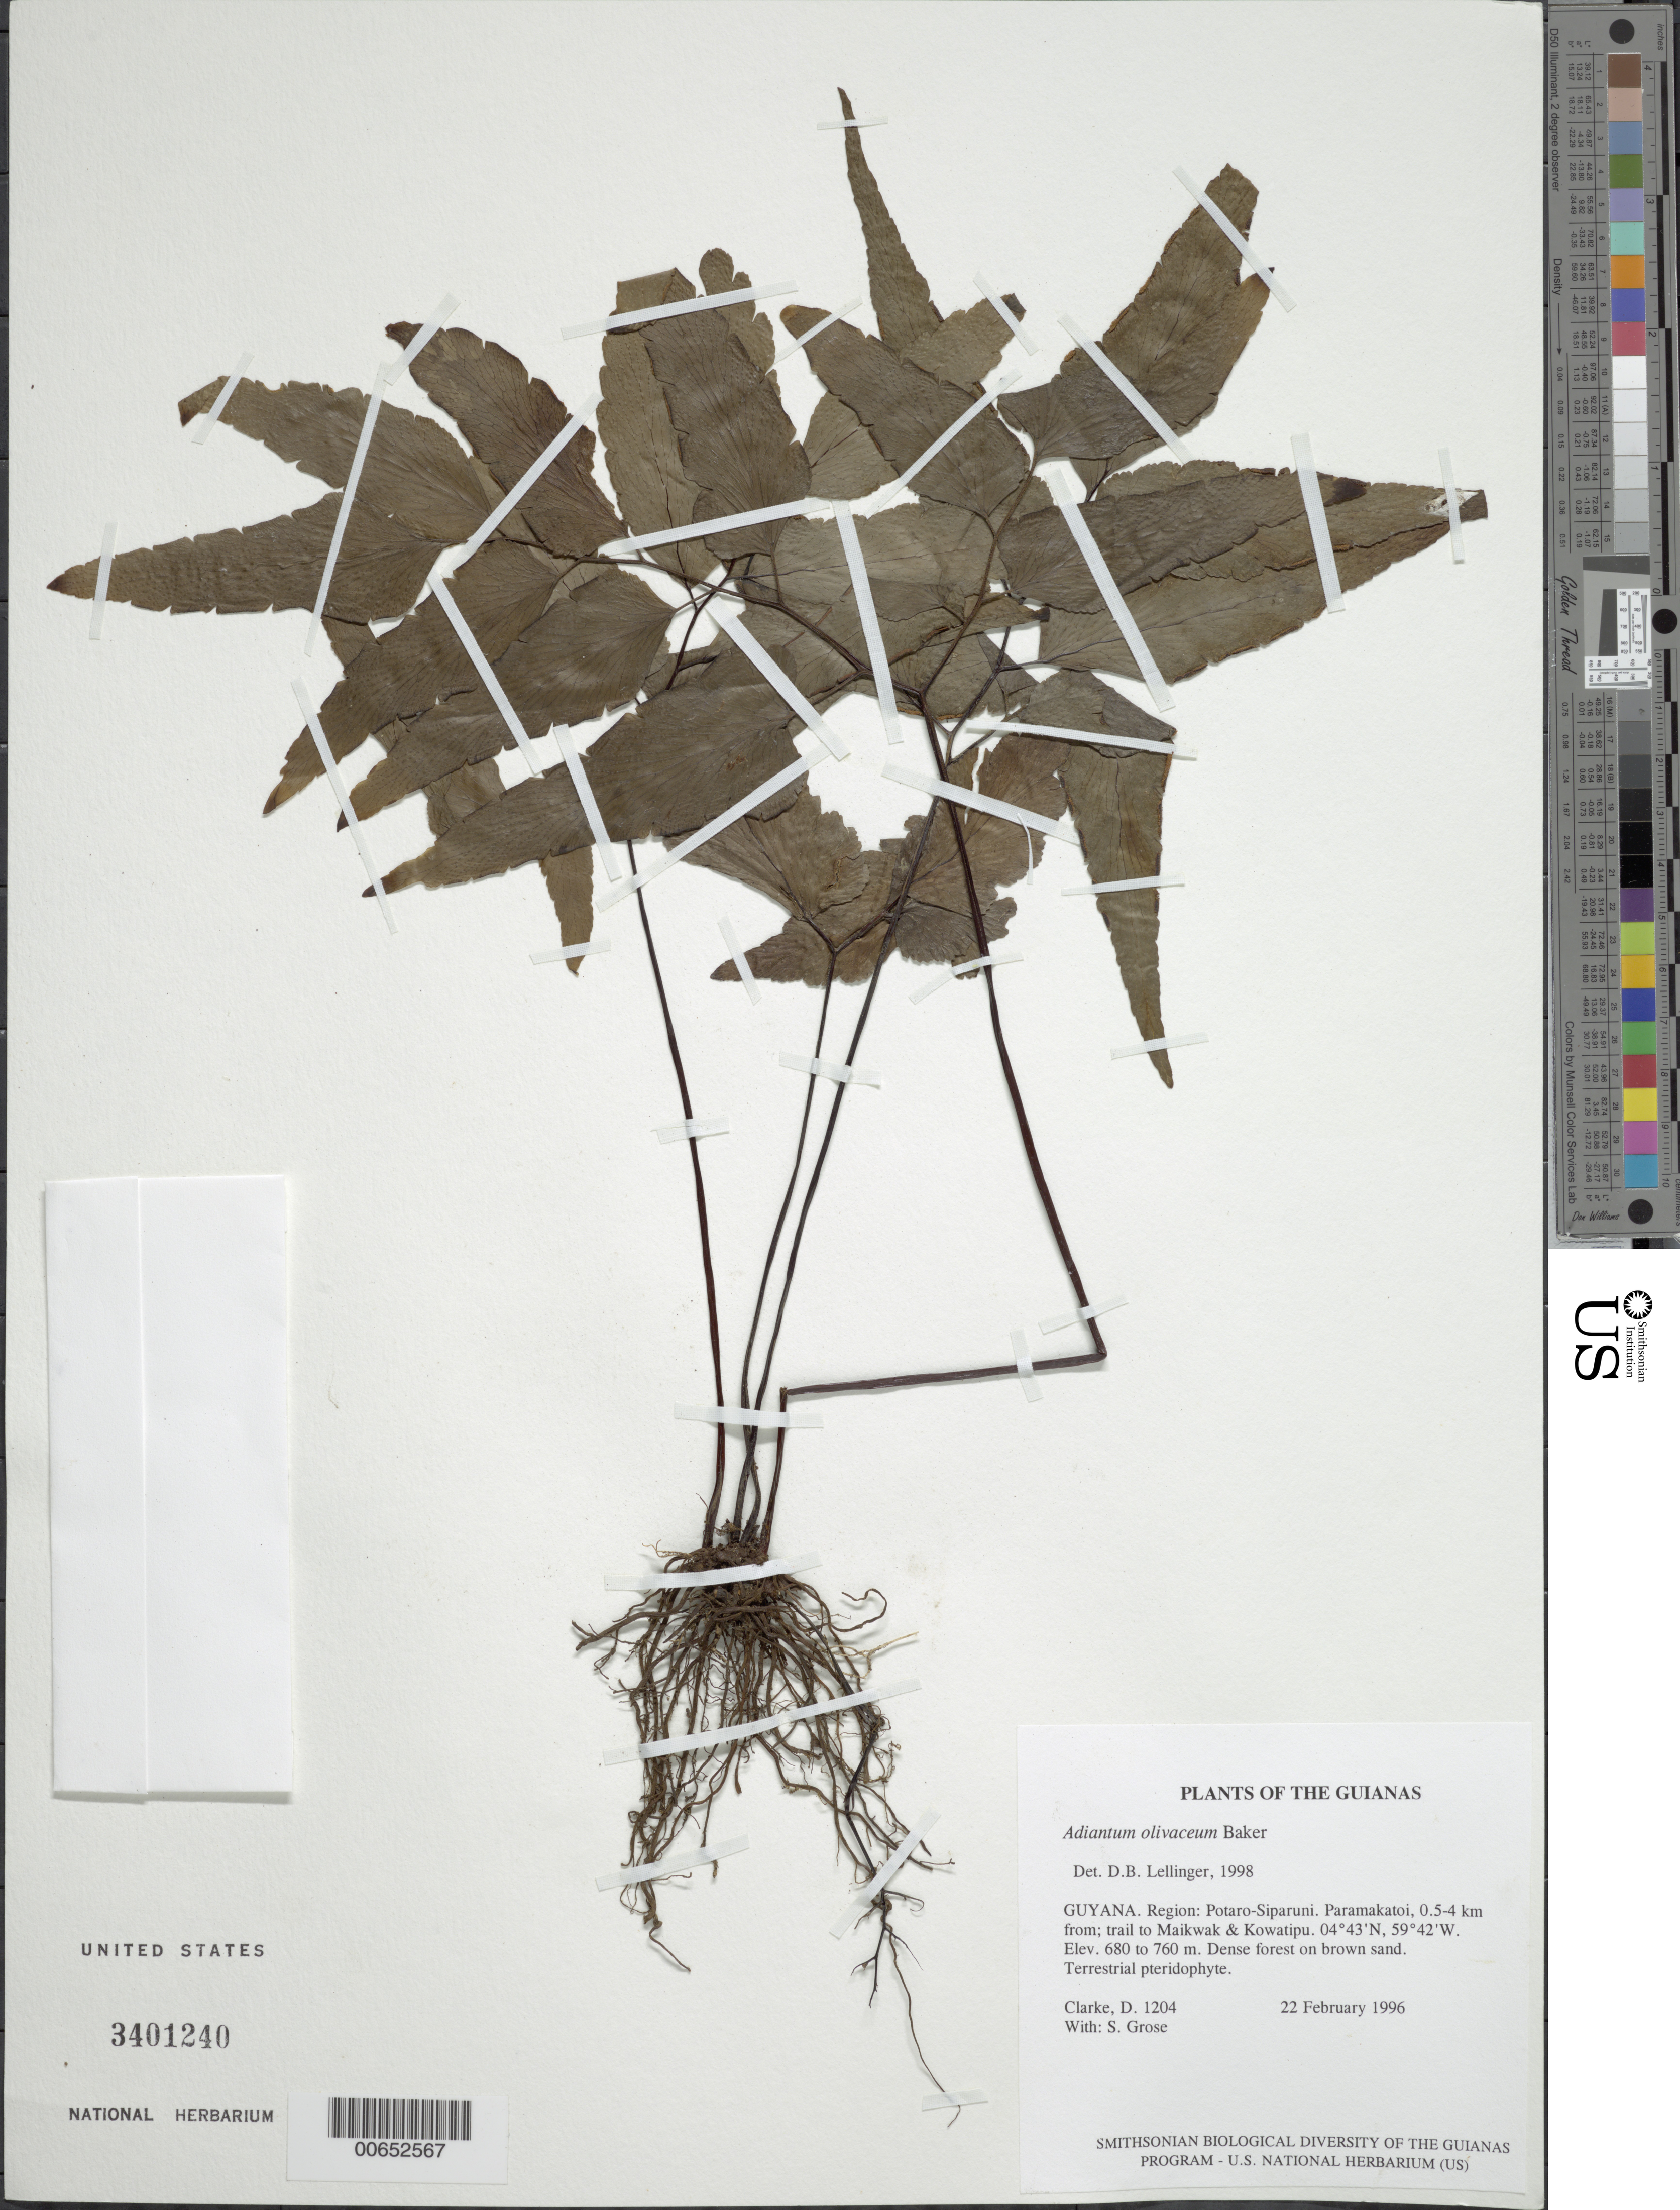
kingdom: Plantae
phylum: Tracheophyta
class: Polypodiopsida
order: Polypodiales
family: Pteridaceae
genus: Adiantum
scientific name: Adiantum olivaceum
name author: Baker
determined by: Lellinger, David B., (BOT), Smithsonian Institution - National Museum of Natural History (UNITED STATES)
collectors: H. D. Clarke & S. Grose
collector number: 1204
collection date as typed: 22 February 1996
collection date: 1996-02-22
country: Guyana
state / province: Potaro-Siparuni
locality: Paramakatoi, 0.5-4 km from; trail to Maikwak & Kowatipu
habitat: Dense forest on brown sand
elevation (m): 680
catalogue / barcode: US 3401240